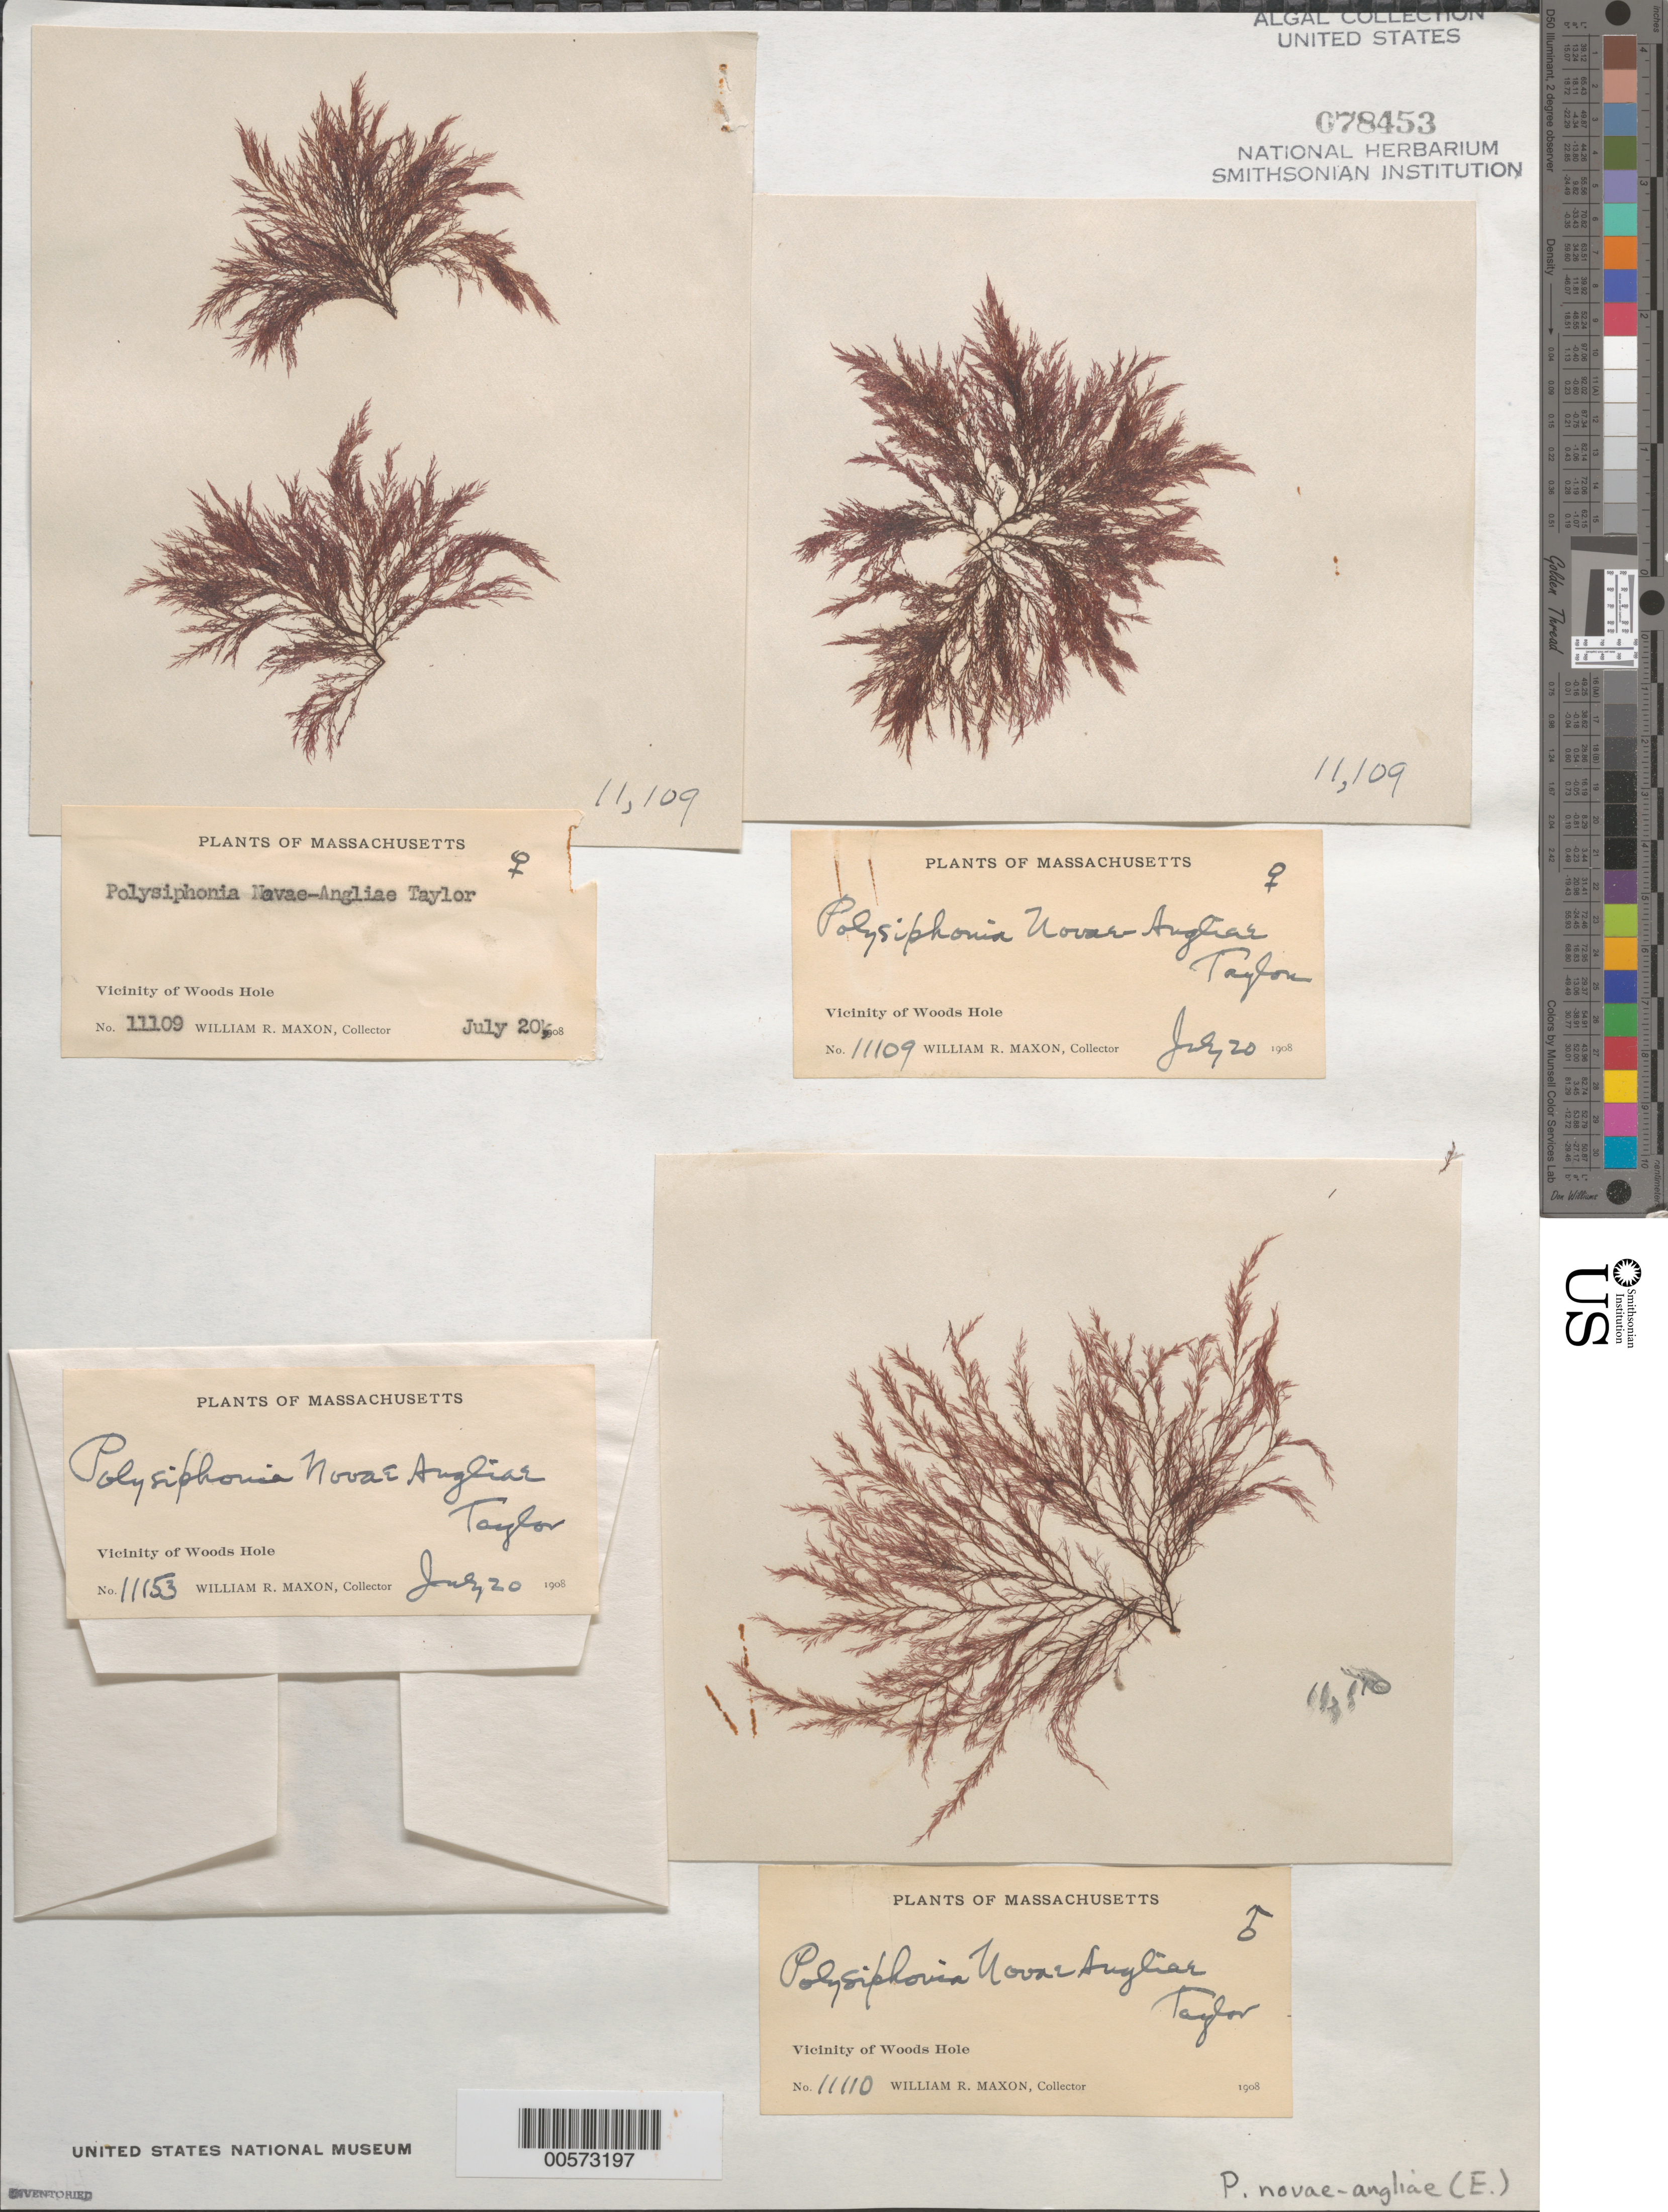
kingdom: Plantae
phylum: Rhodophyta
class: Florideophyceae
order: Ceramiales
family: Rhodomelaceae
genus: Melanothamnus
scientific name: Melanothamnus harveyi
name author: (Bailey) Diaz-Tapia & C.A. Maggs in Diaz-Tapia et al.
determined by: Algae name updating Project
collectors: W. R. Maxon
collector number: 11109 & 11110 & 11153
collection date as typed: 20 Jul 1908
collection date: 1908-07-20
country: United States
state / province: Massachusetts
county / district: Barnstable County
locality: Woods Hole area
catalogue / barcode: US 78453